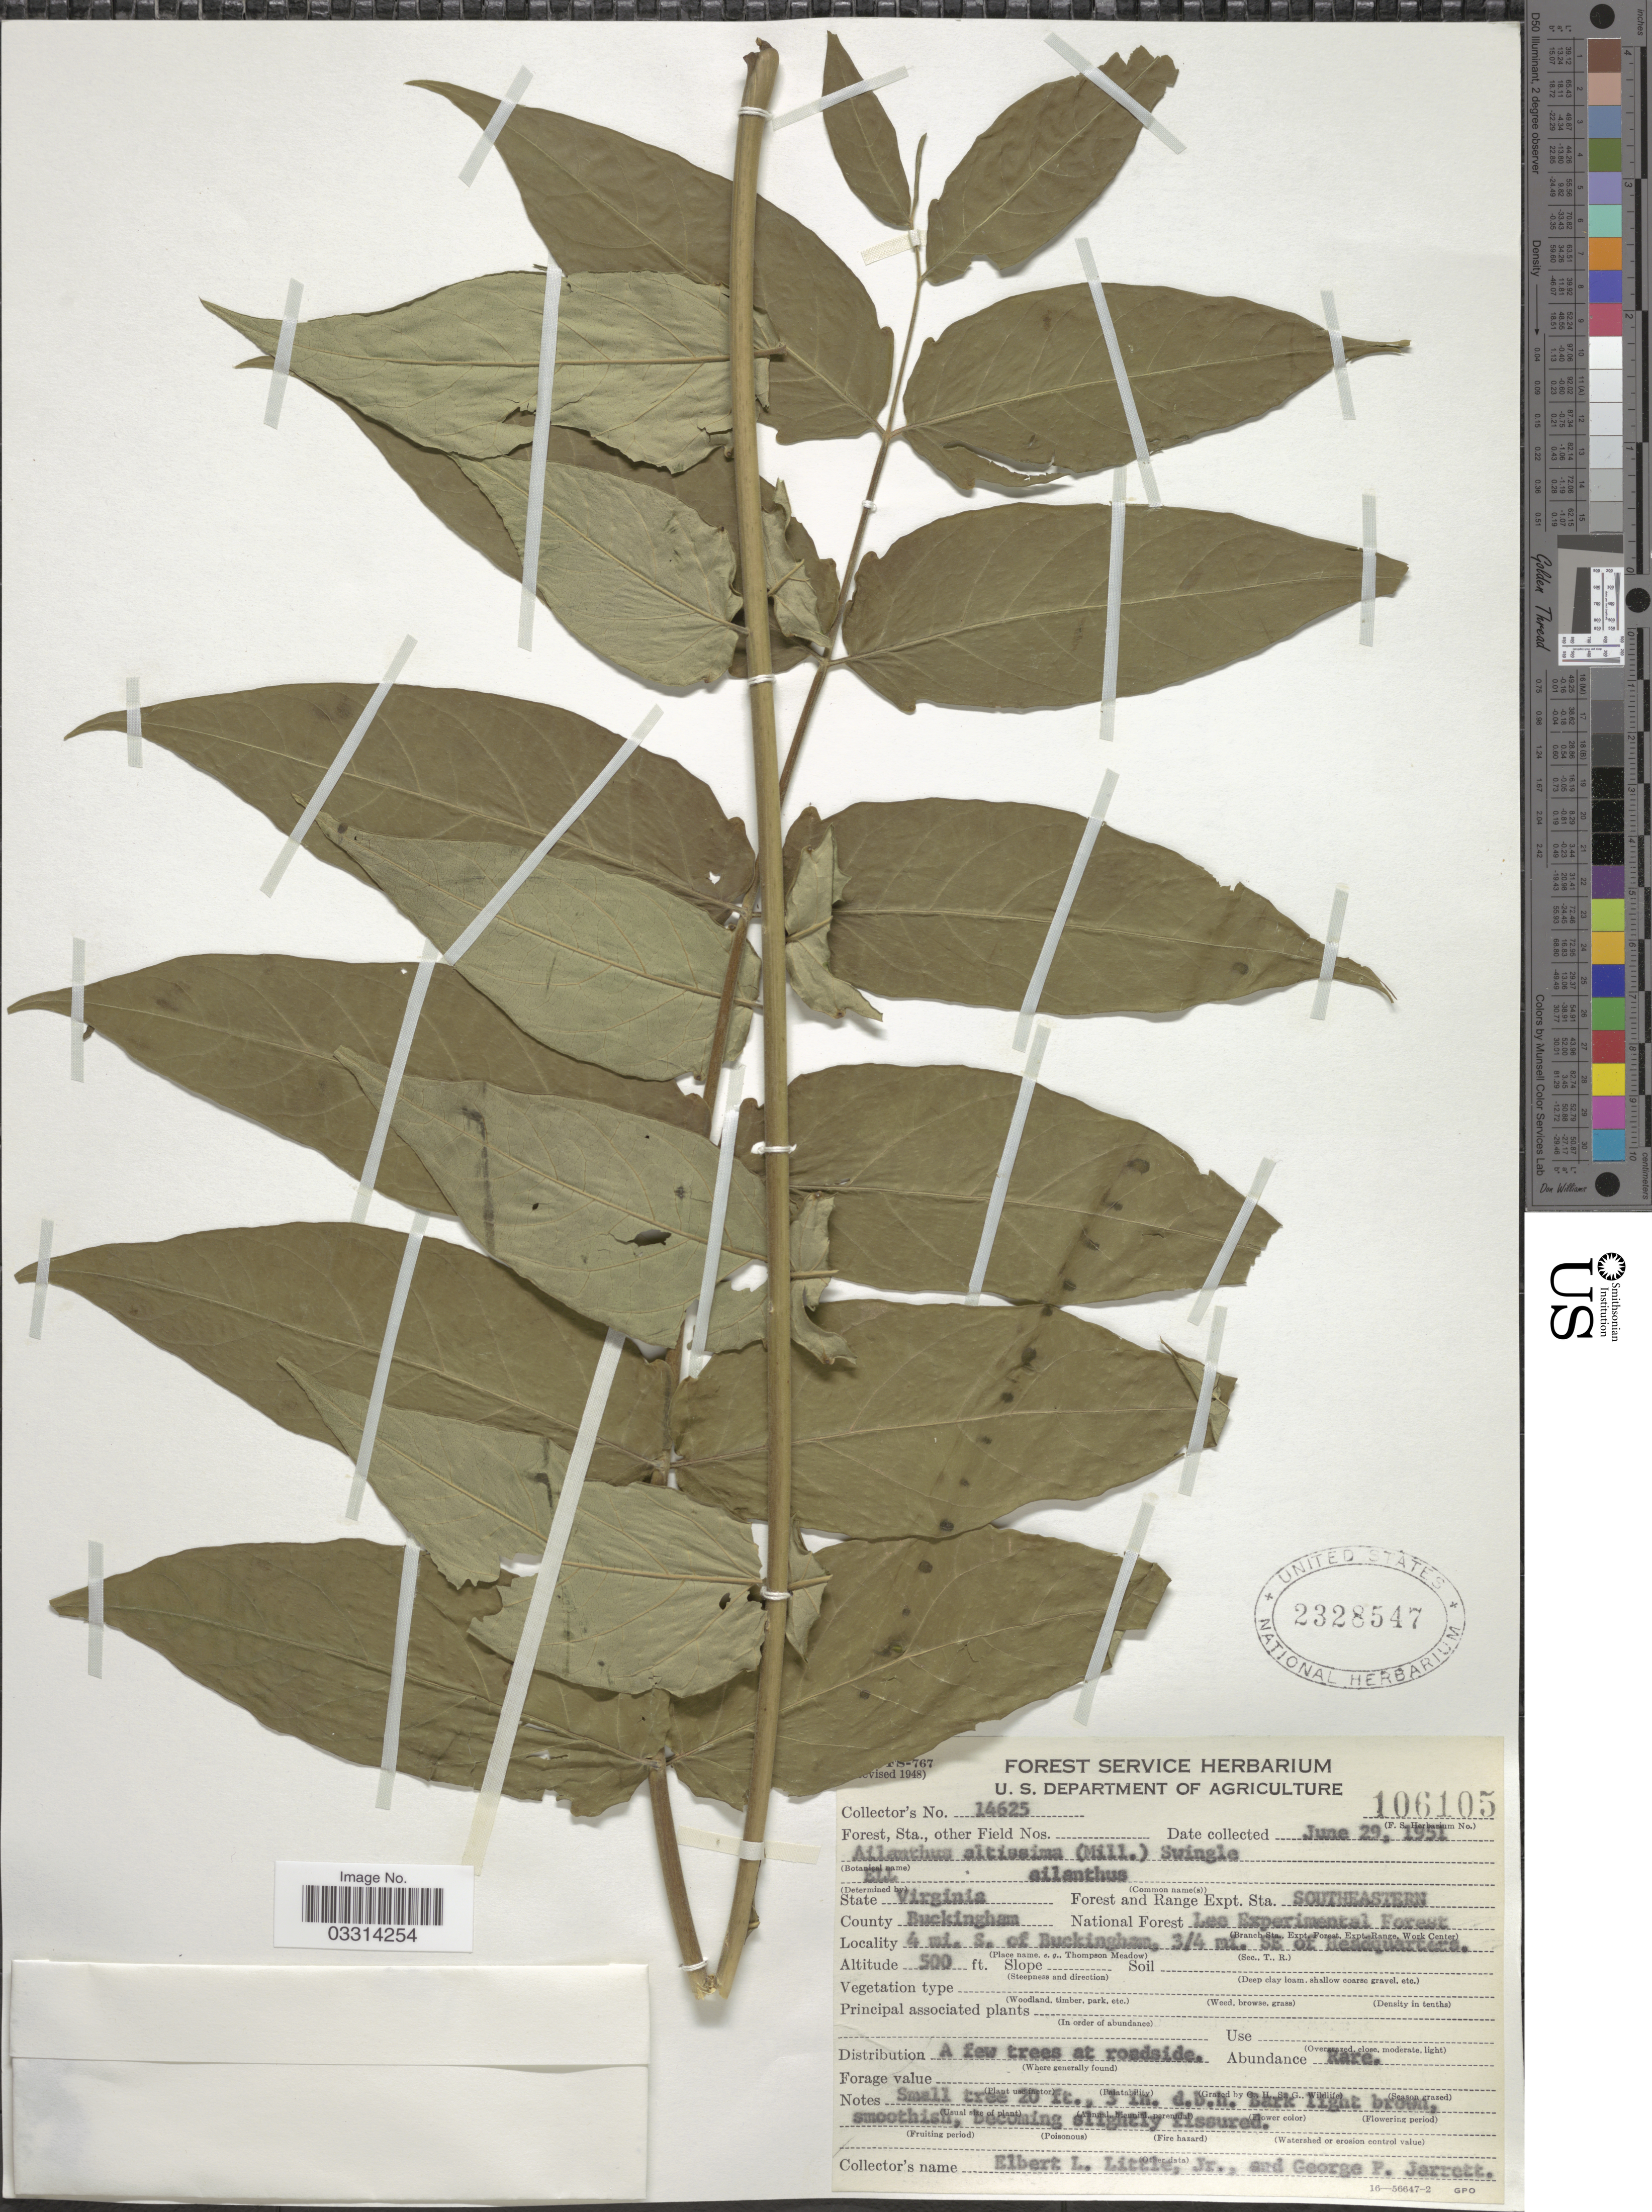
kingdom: Plantae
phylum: Tracheophyta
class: Magnoliopsida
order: Sapindales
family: Simaroubaceae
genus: Ailanthus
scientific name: Ailanthus altissima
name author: (Mill.) Swingle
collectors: E. L. Little & G. Jarrett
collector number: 14625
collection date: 1951-06-29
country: United States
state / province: Virginia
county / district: Buckingham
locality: County Buckingham, National Forest Lee Experimental Forest, 4 mi. S. of Buckingham, 3/4 mi. SE of Headquarters.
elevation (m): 152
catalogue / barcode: US 2328547